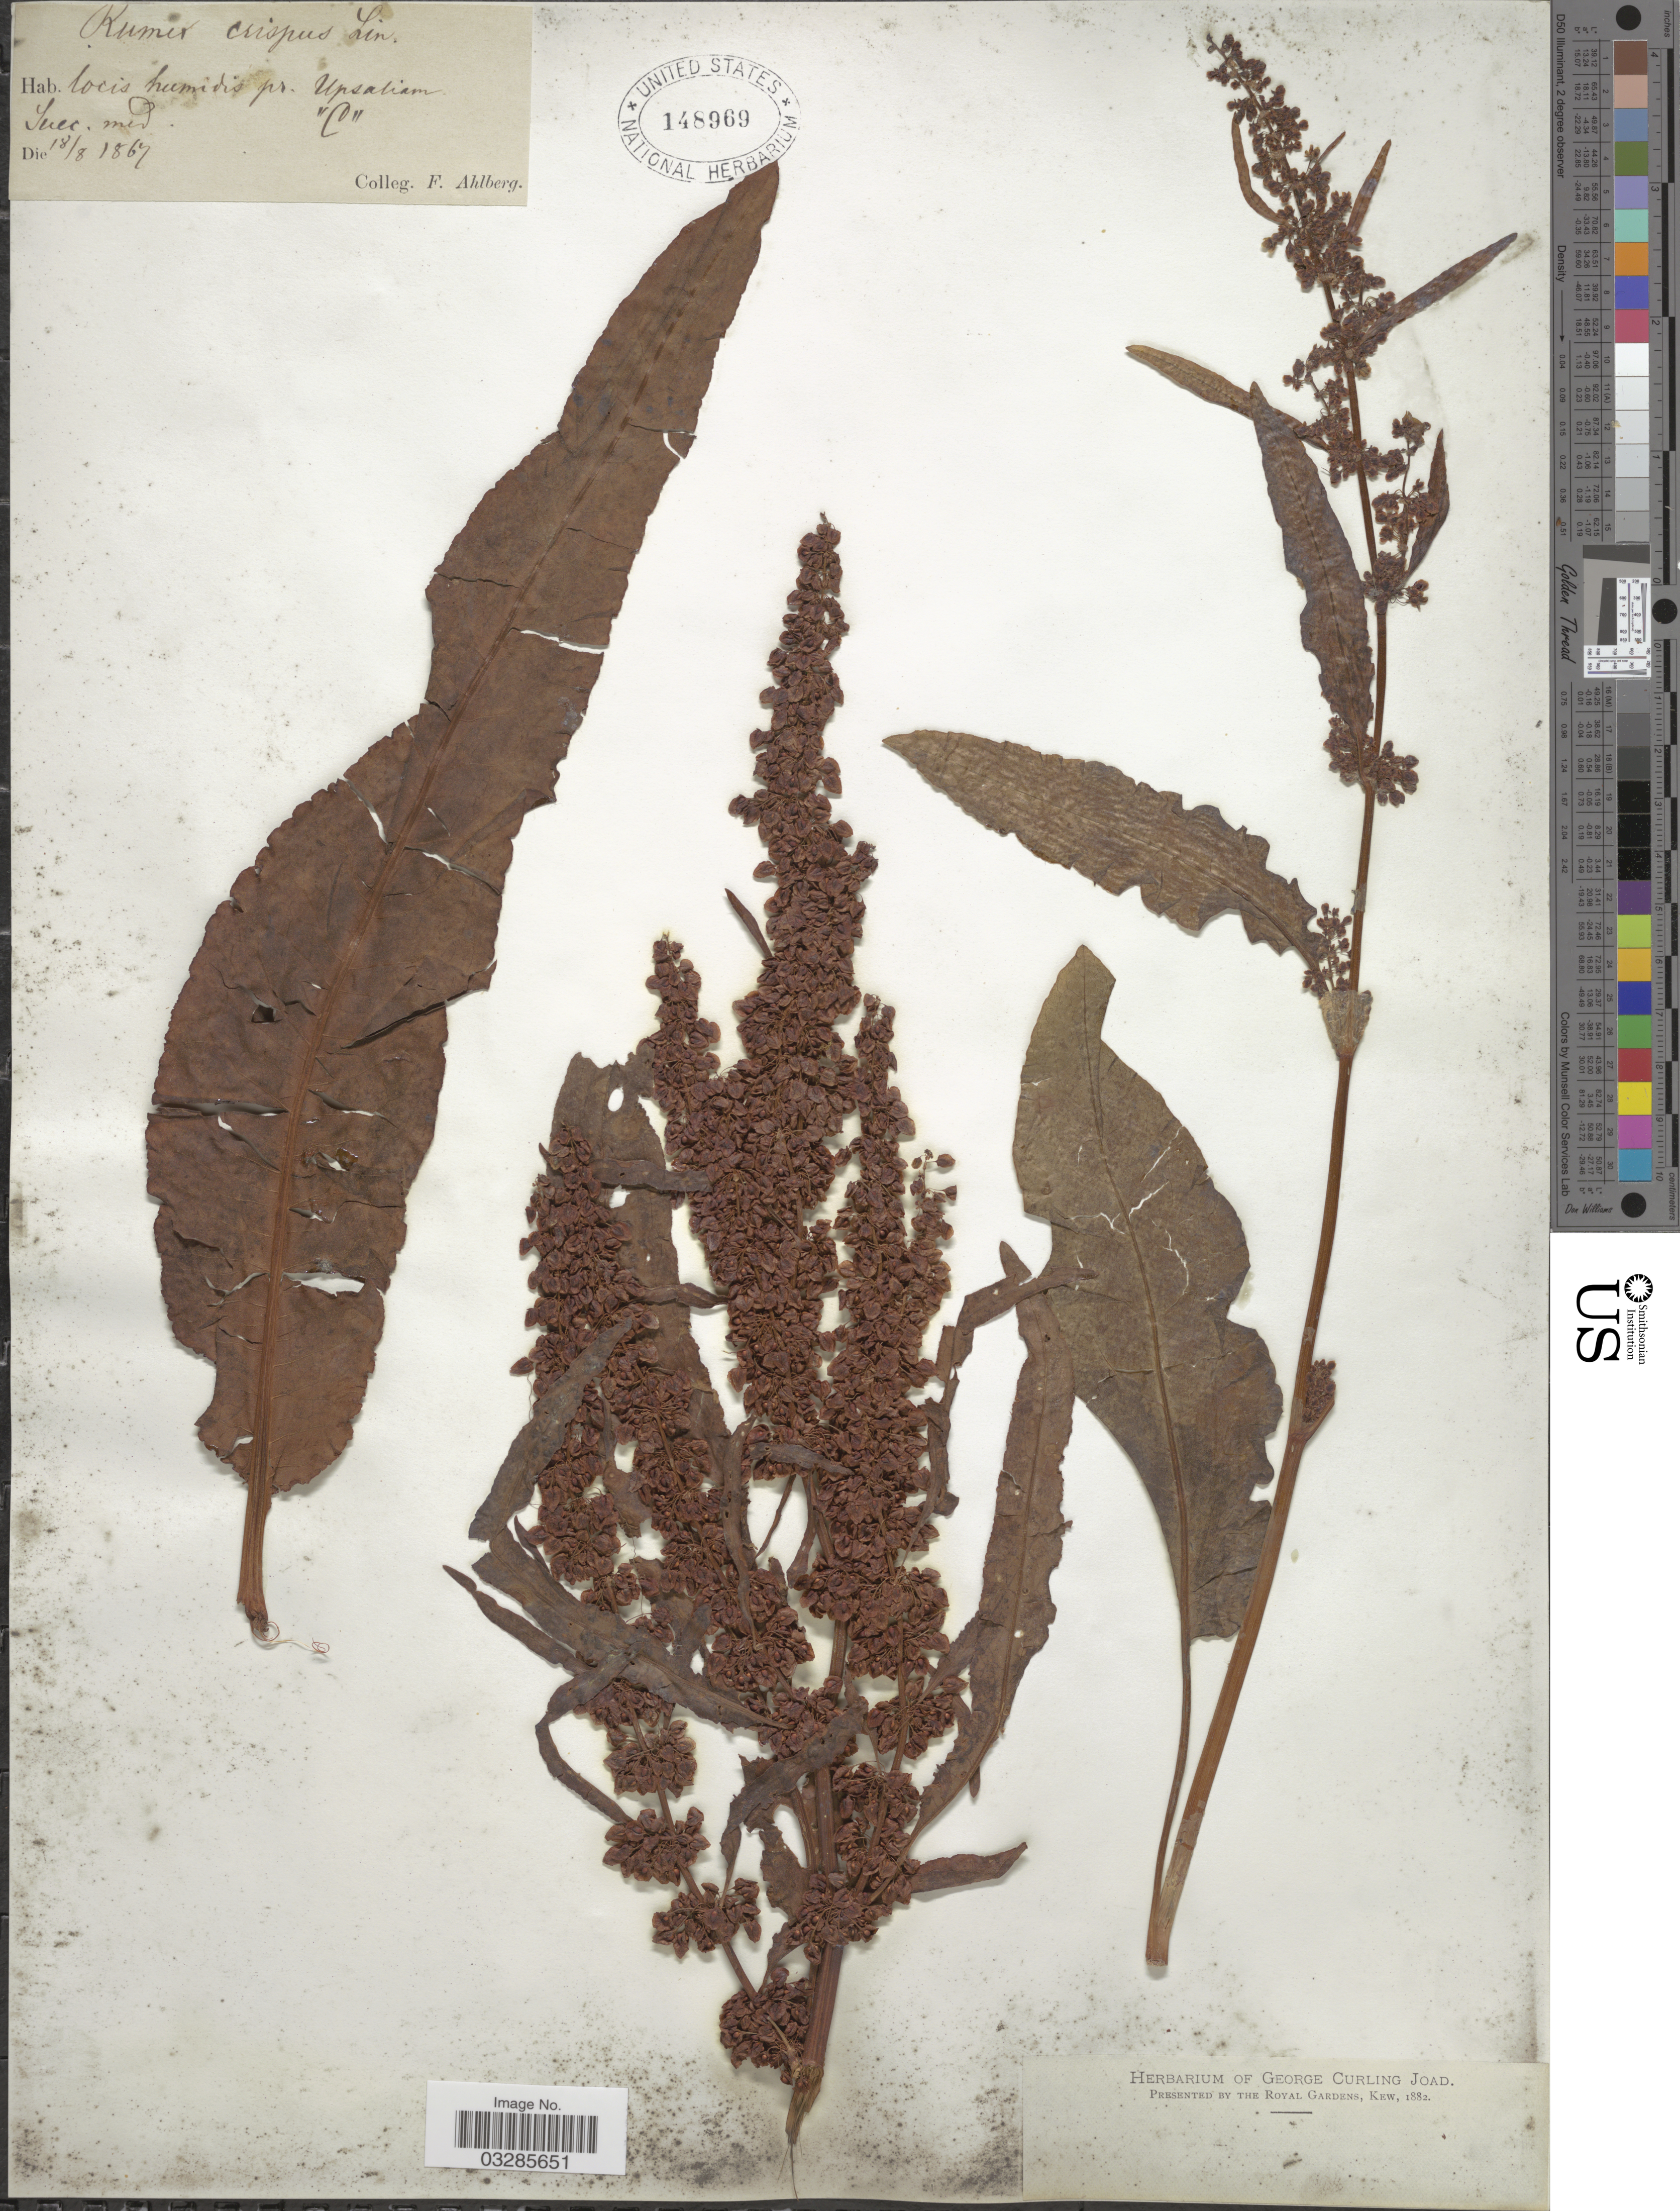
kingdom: Plantae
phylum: Tracheophyta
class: Magnoliopsida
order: Caryophyllales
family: Polygonaceae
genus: Rumex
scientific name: Rumex crispus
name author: L.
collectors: F. Ahlberg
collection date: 1867-08-18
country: Sweden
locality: Pr. Upsaliam. Suec. med. "C".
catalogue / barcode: US 148969